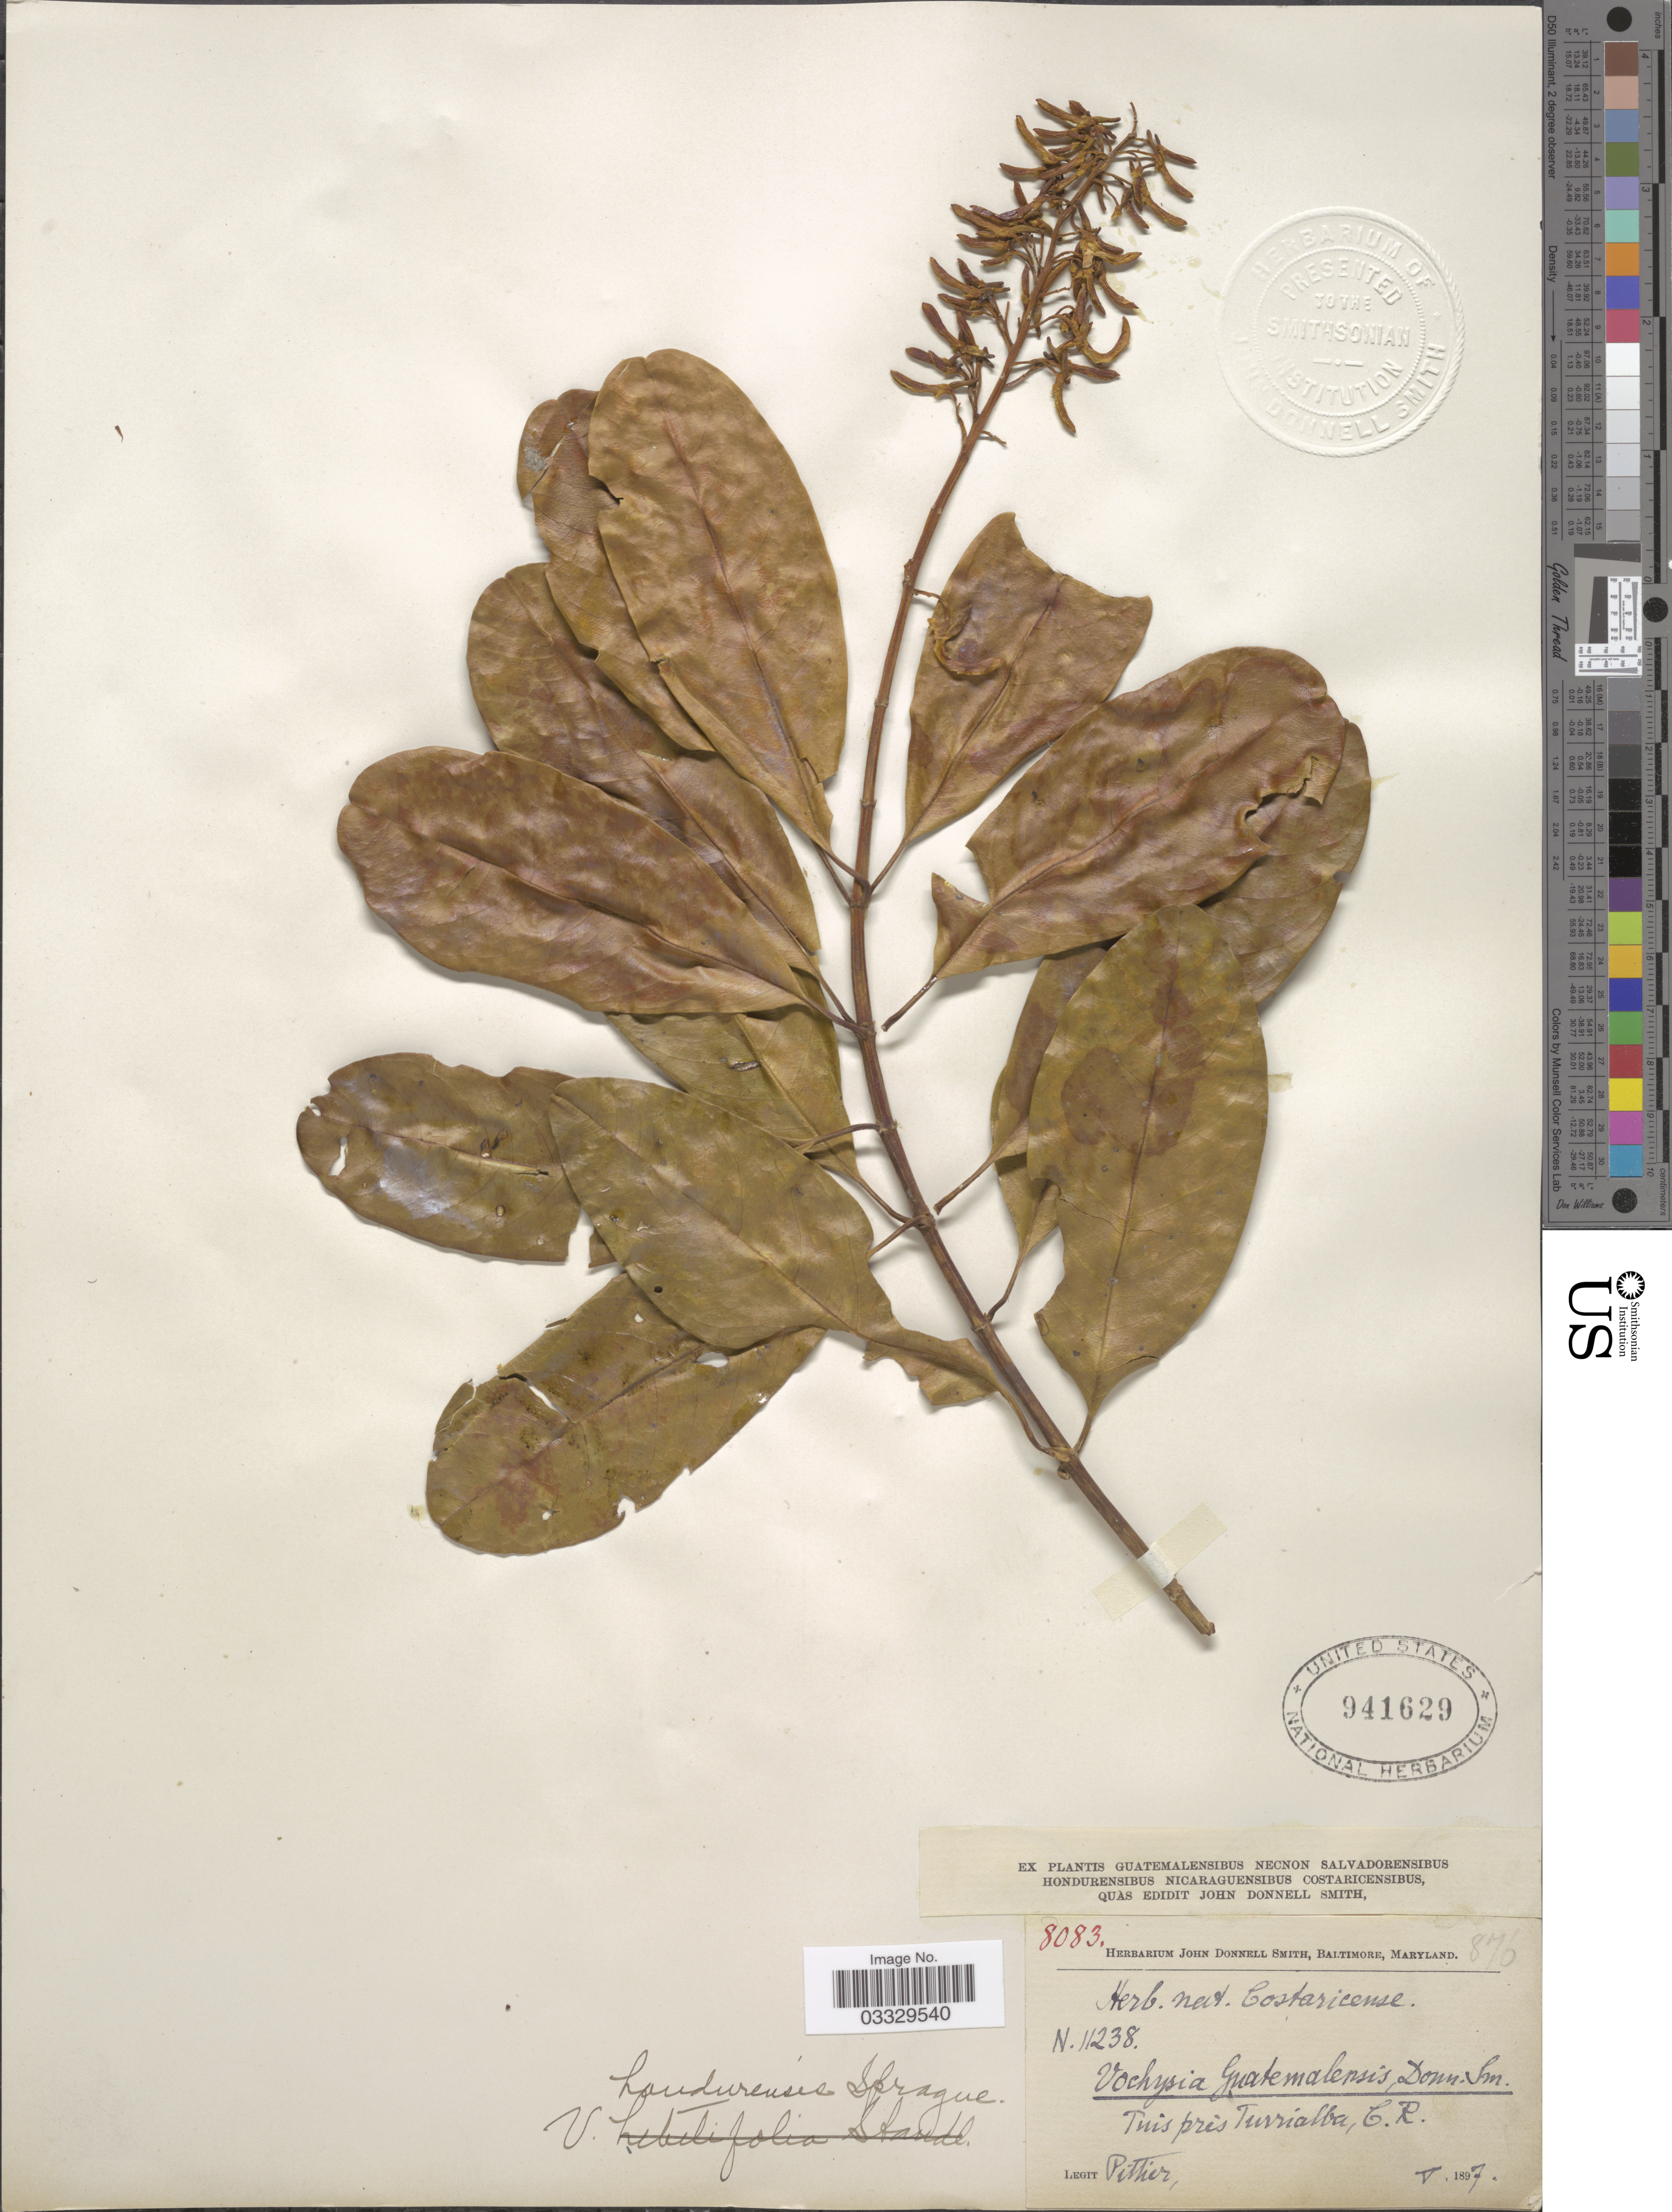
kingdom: Plantae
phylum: Tracheophyta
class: Magnoliopsida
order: Myrtales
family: Vochysiaceae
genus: Vochysia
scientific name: Vochysia hondurensis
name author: Sprague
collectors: Pittier, --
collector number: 11238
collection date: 1897-05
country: Costa Rica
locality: Tuis prés Turrialba.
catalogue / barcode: US 941629